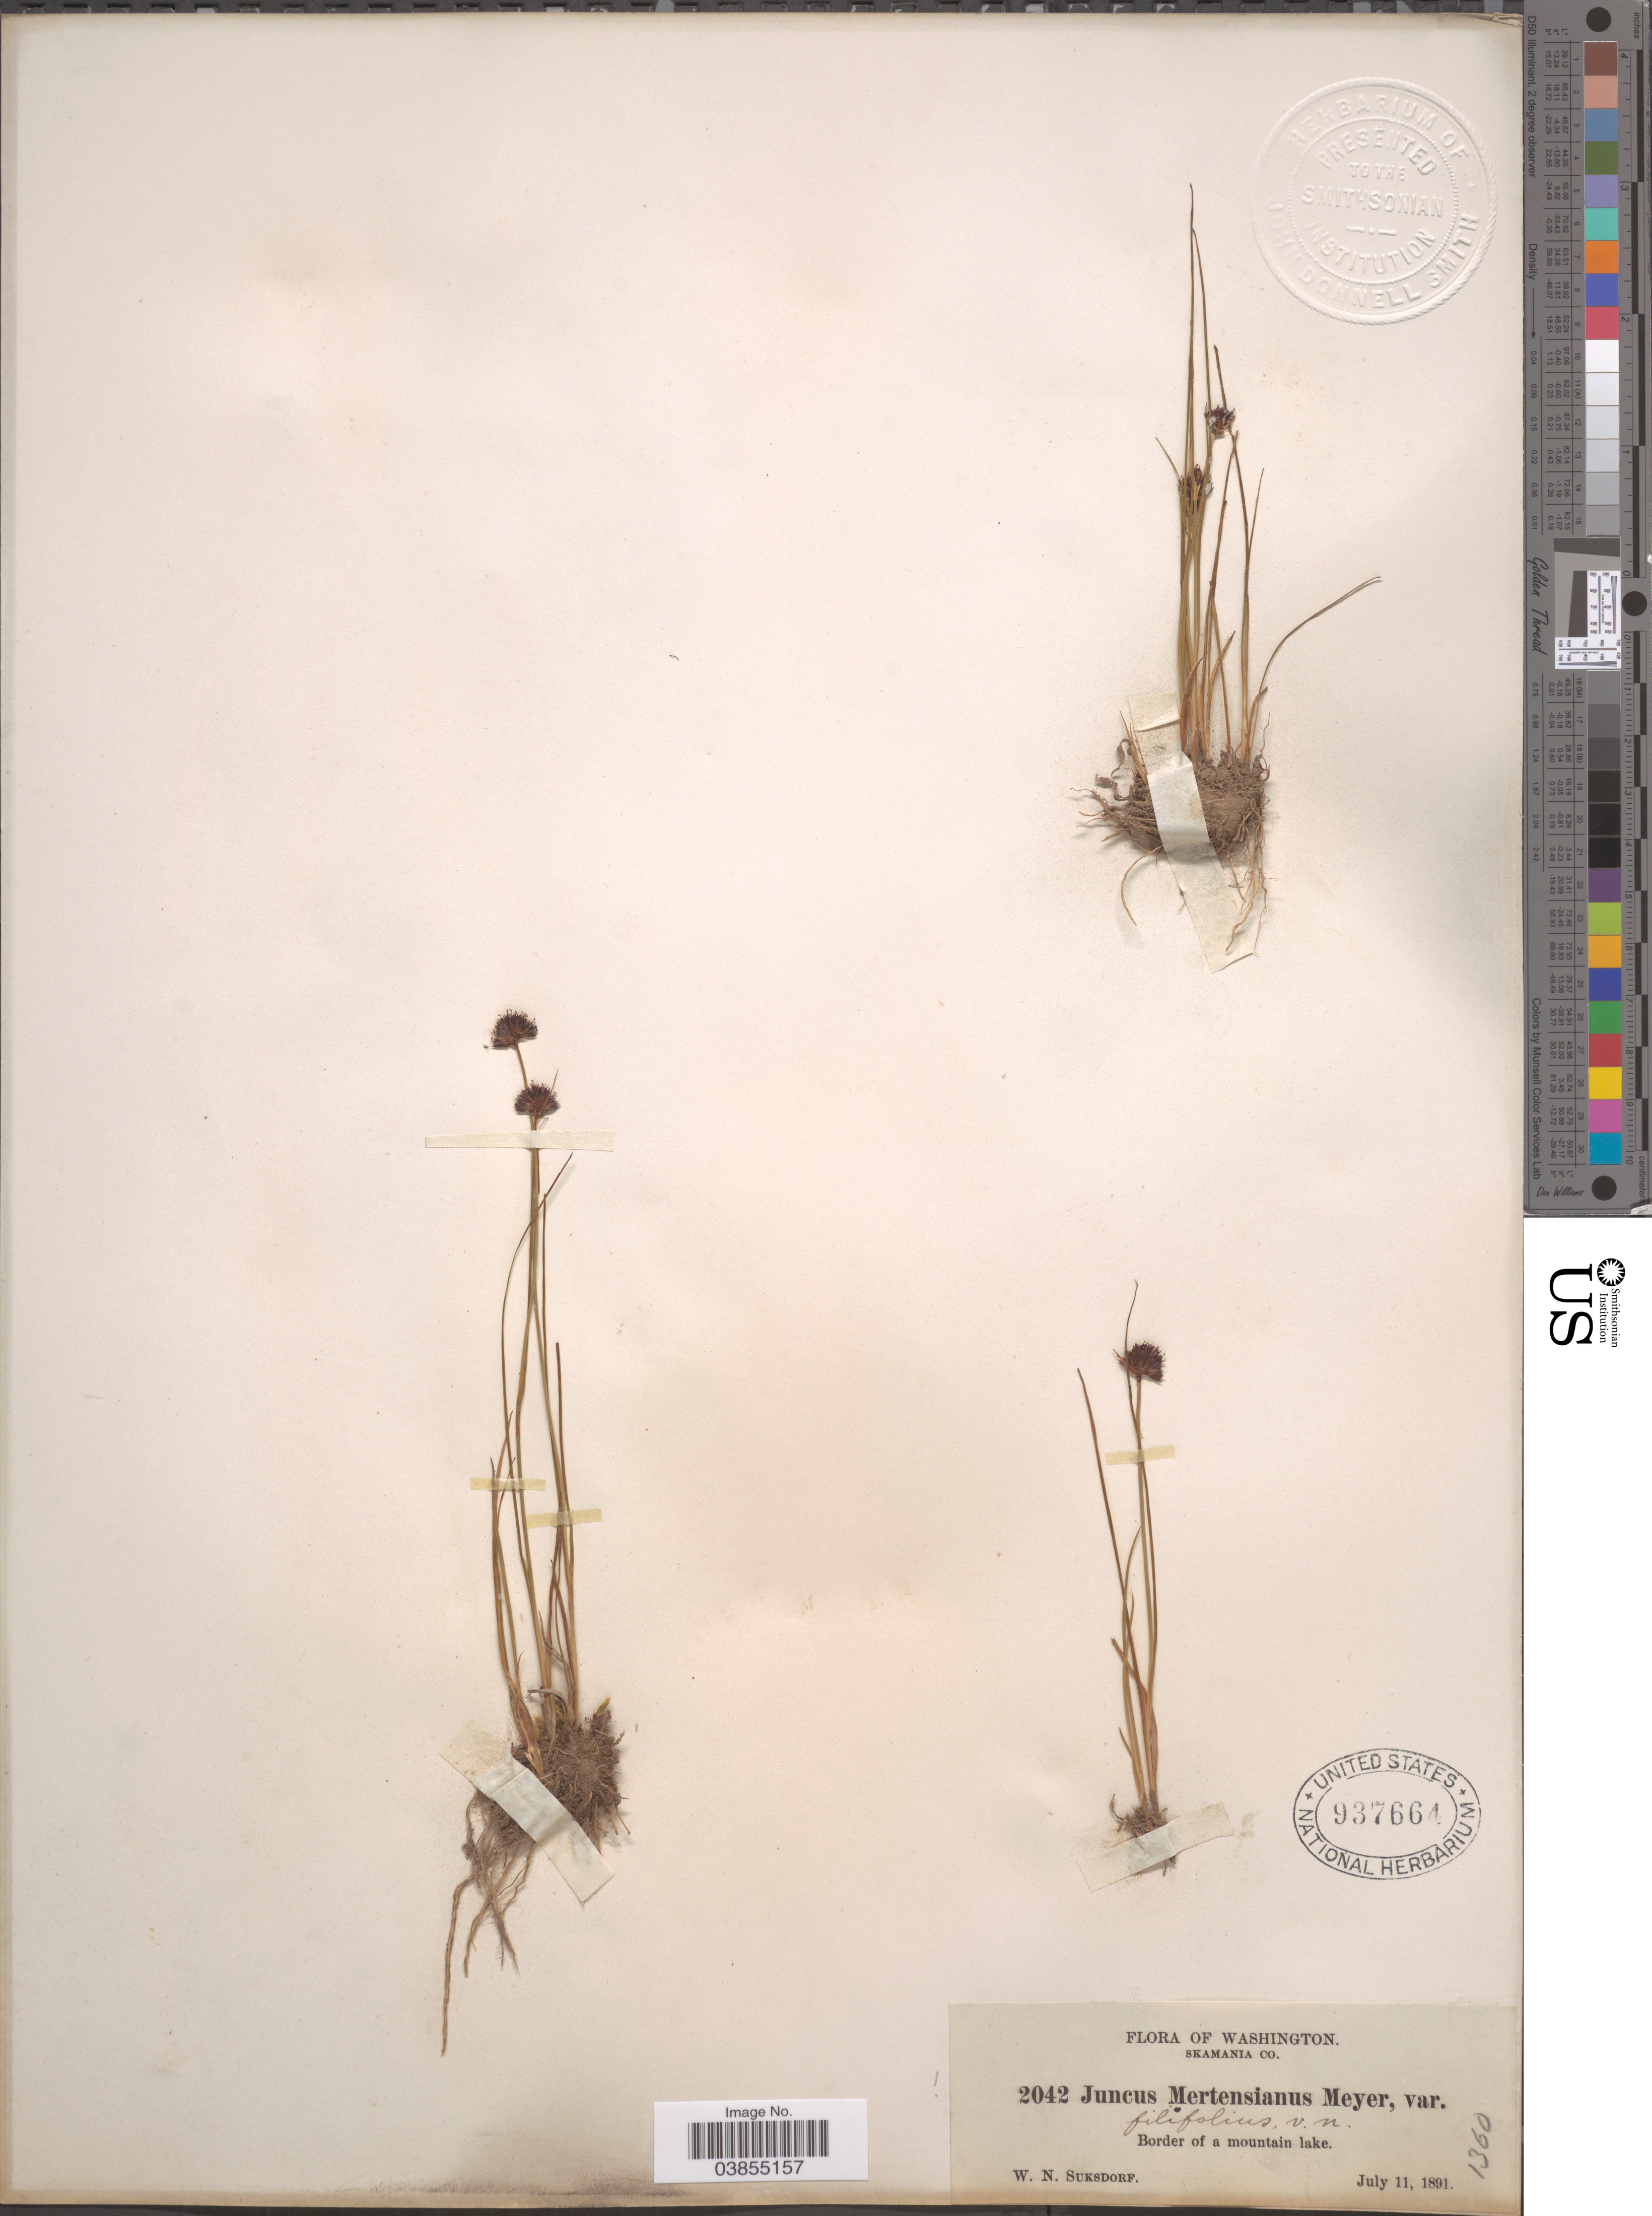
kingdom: Plantae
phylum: Tracheophyta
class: Liliopsida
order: Poales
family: Juncaceae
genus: Juncus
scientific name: Juncus mertensianus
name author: Bong.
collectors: W. N. Suksdorf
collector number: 2042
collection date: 1891-07-11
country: United States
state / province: Washington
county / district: Skamania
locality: Skamania Co. Border of a mountain lake.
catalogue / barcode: US 937664